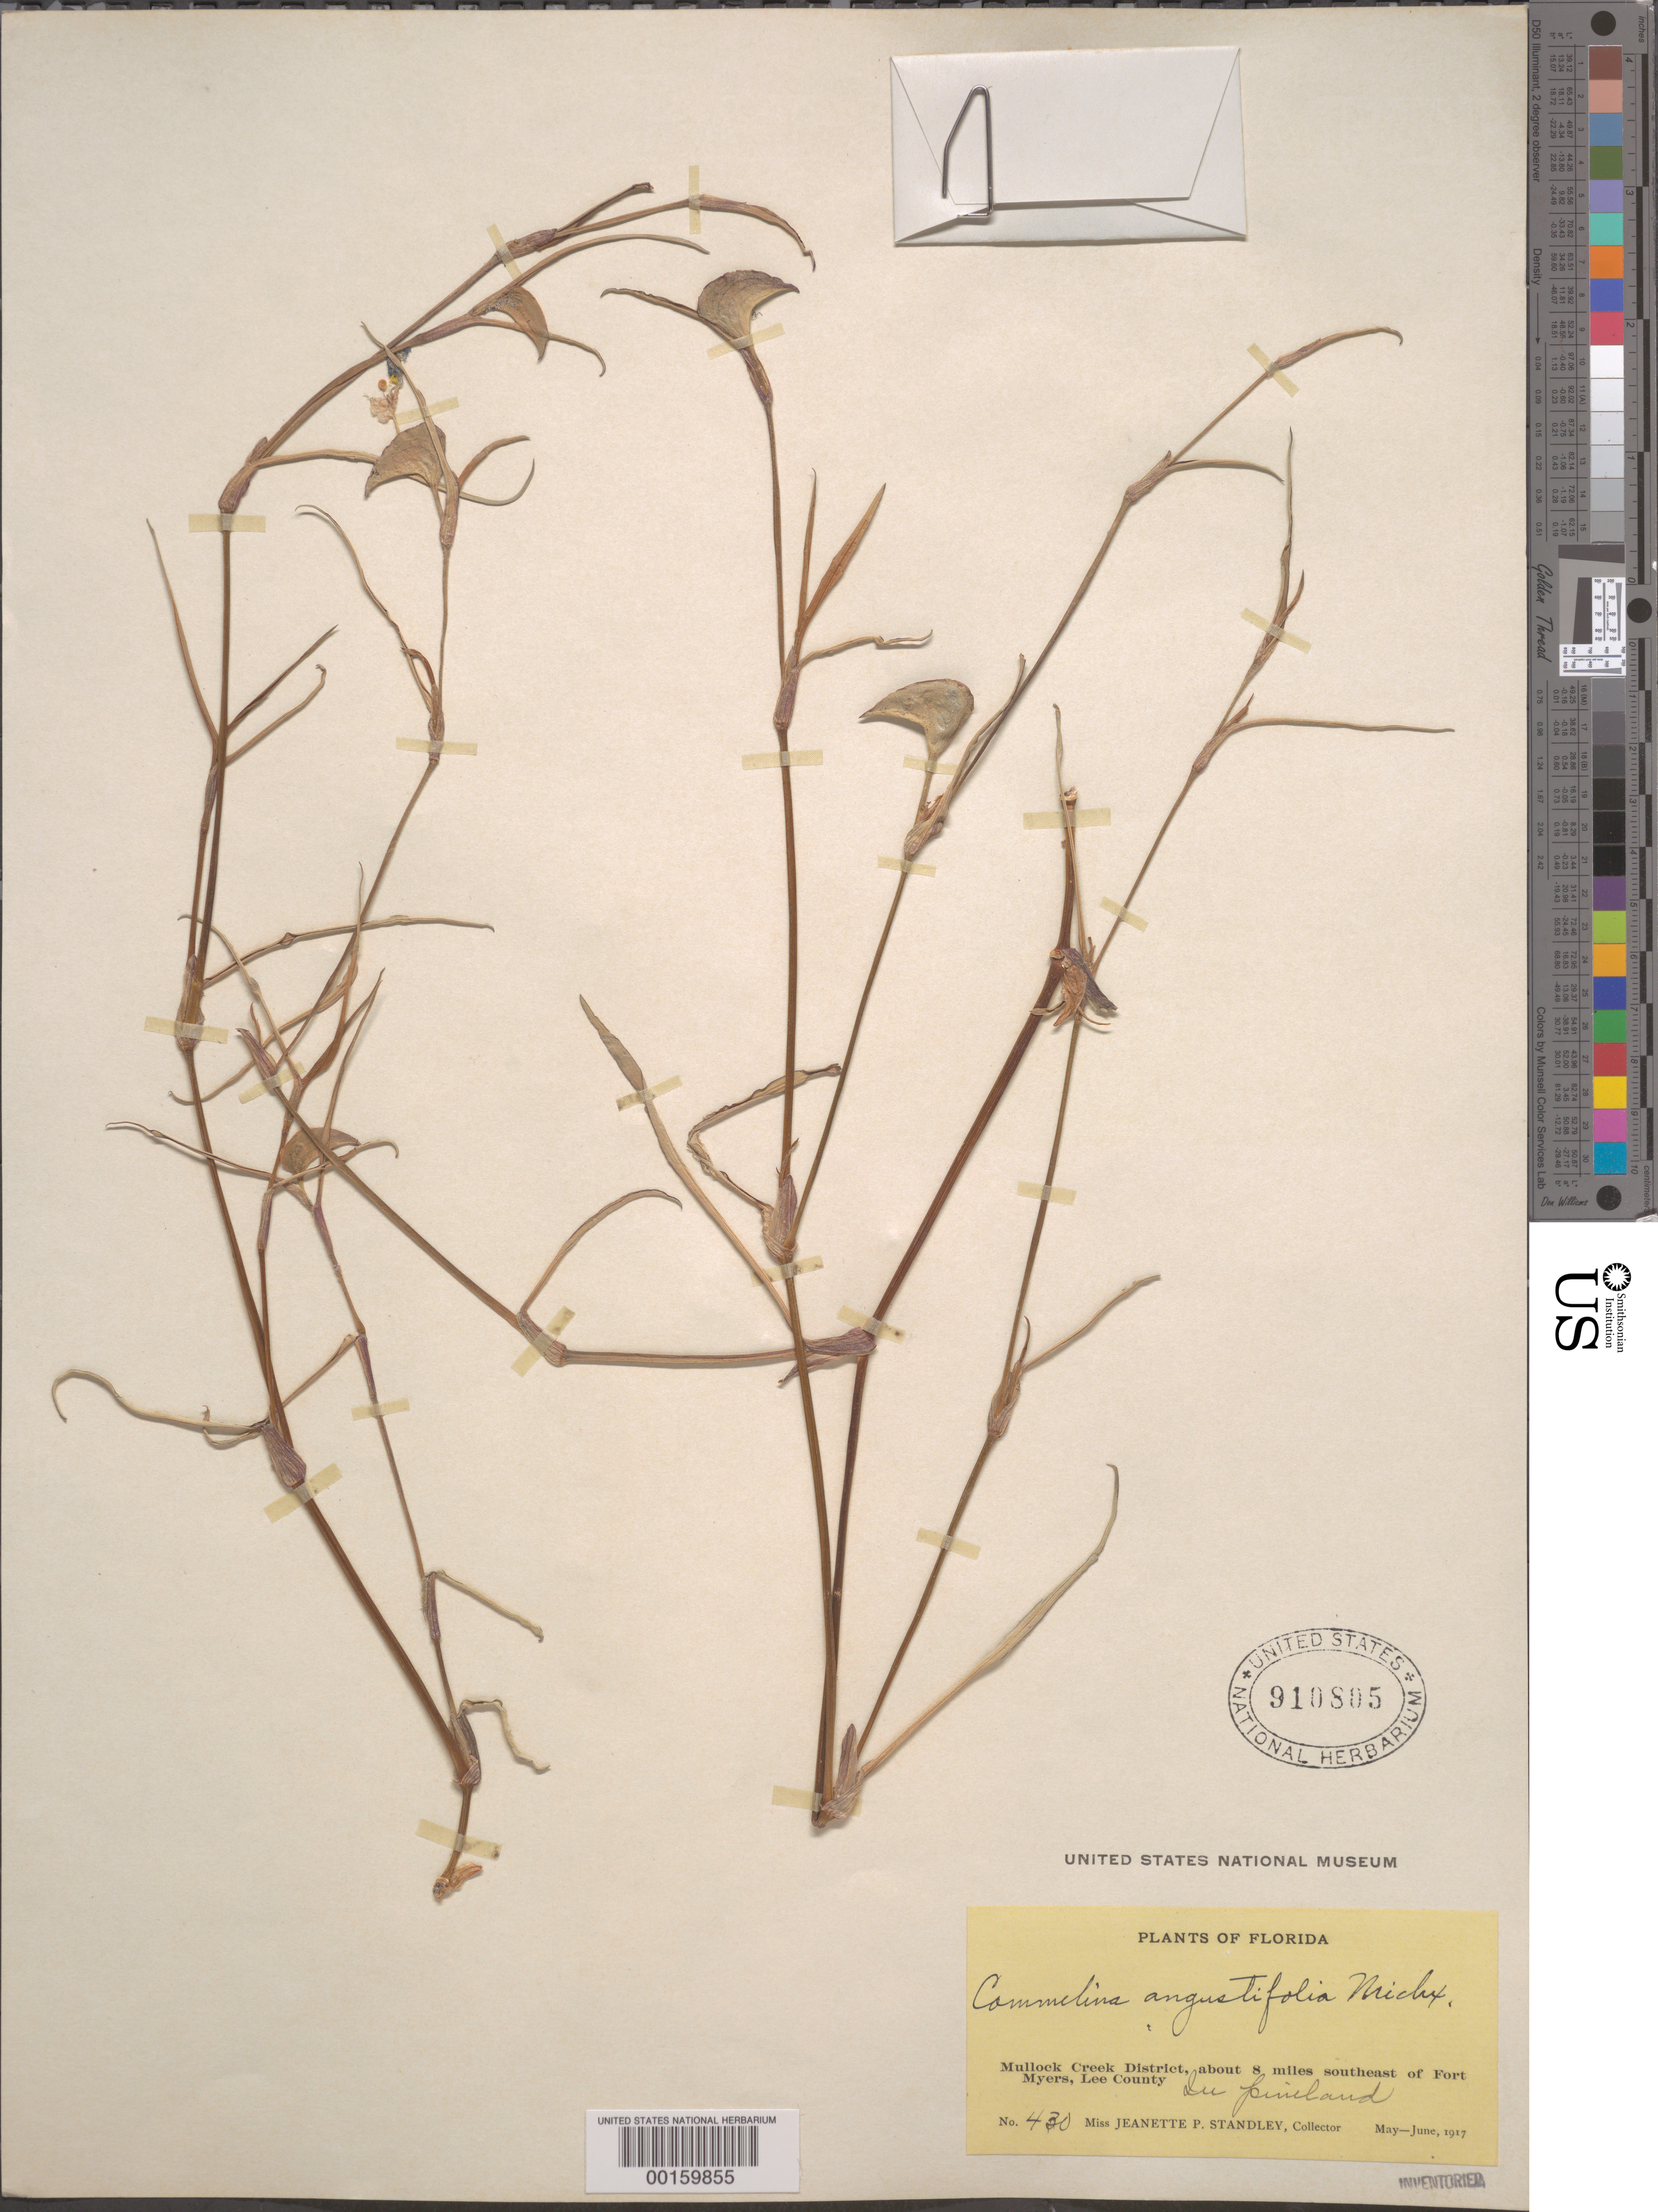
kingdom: Plantae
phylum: Tracheophyta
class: Liliopsida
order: Commelinales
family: Commelinaceae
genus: Commelina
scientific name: Commelina erecta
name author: L.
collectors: J. P. Standley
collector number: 430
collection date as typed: May 1917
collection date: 1917-05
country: United States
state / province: Florida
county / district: Lee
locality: Mullock creek, 8 mi. se of ft. myers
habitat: In pineland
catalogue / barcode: US 910805